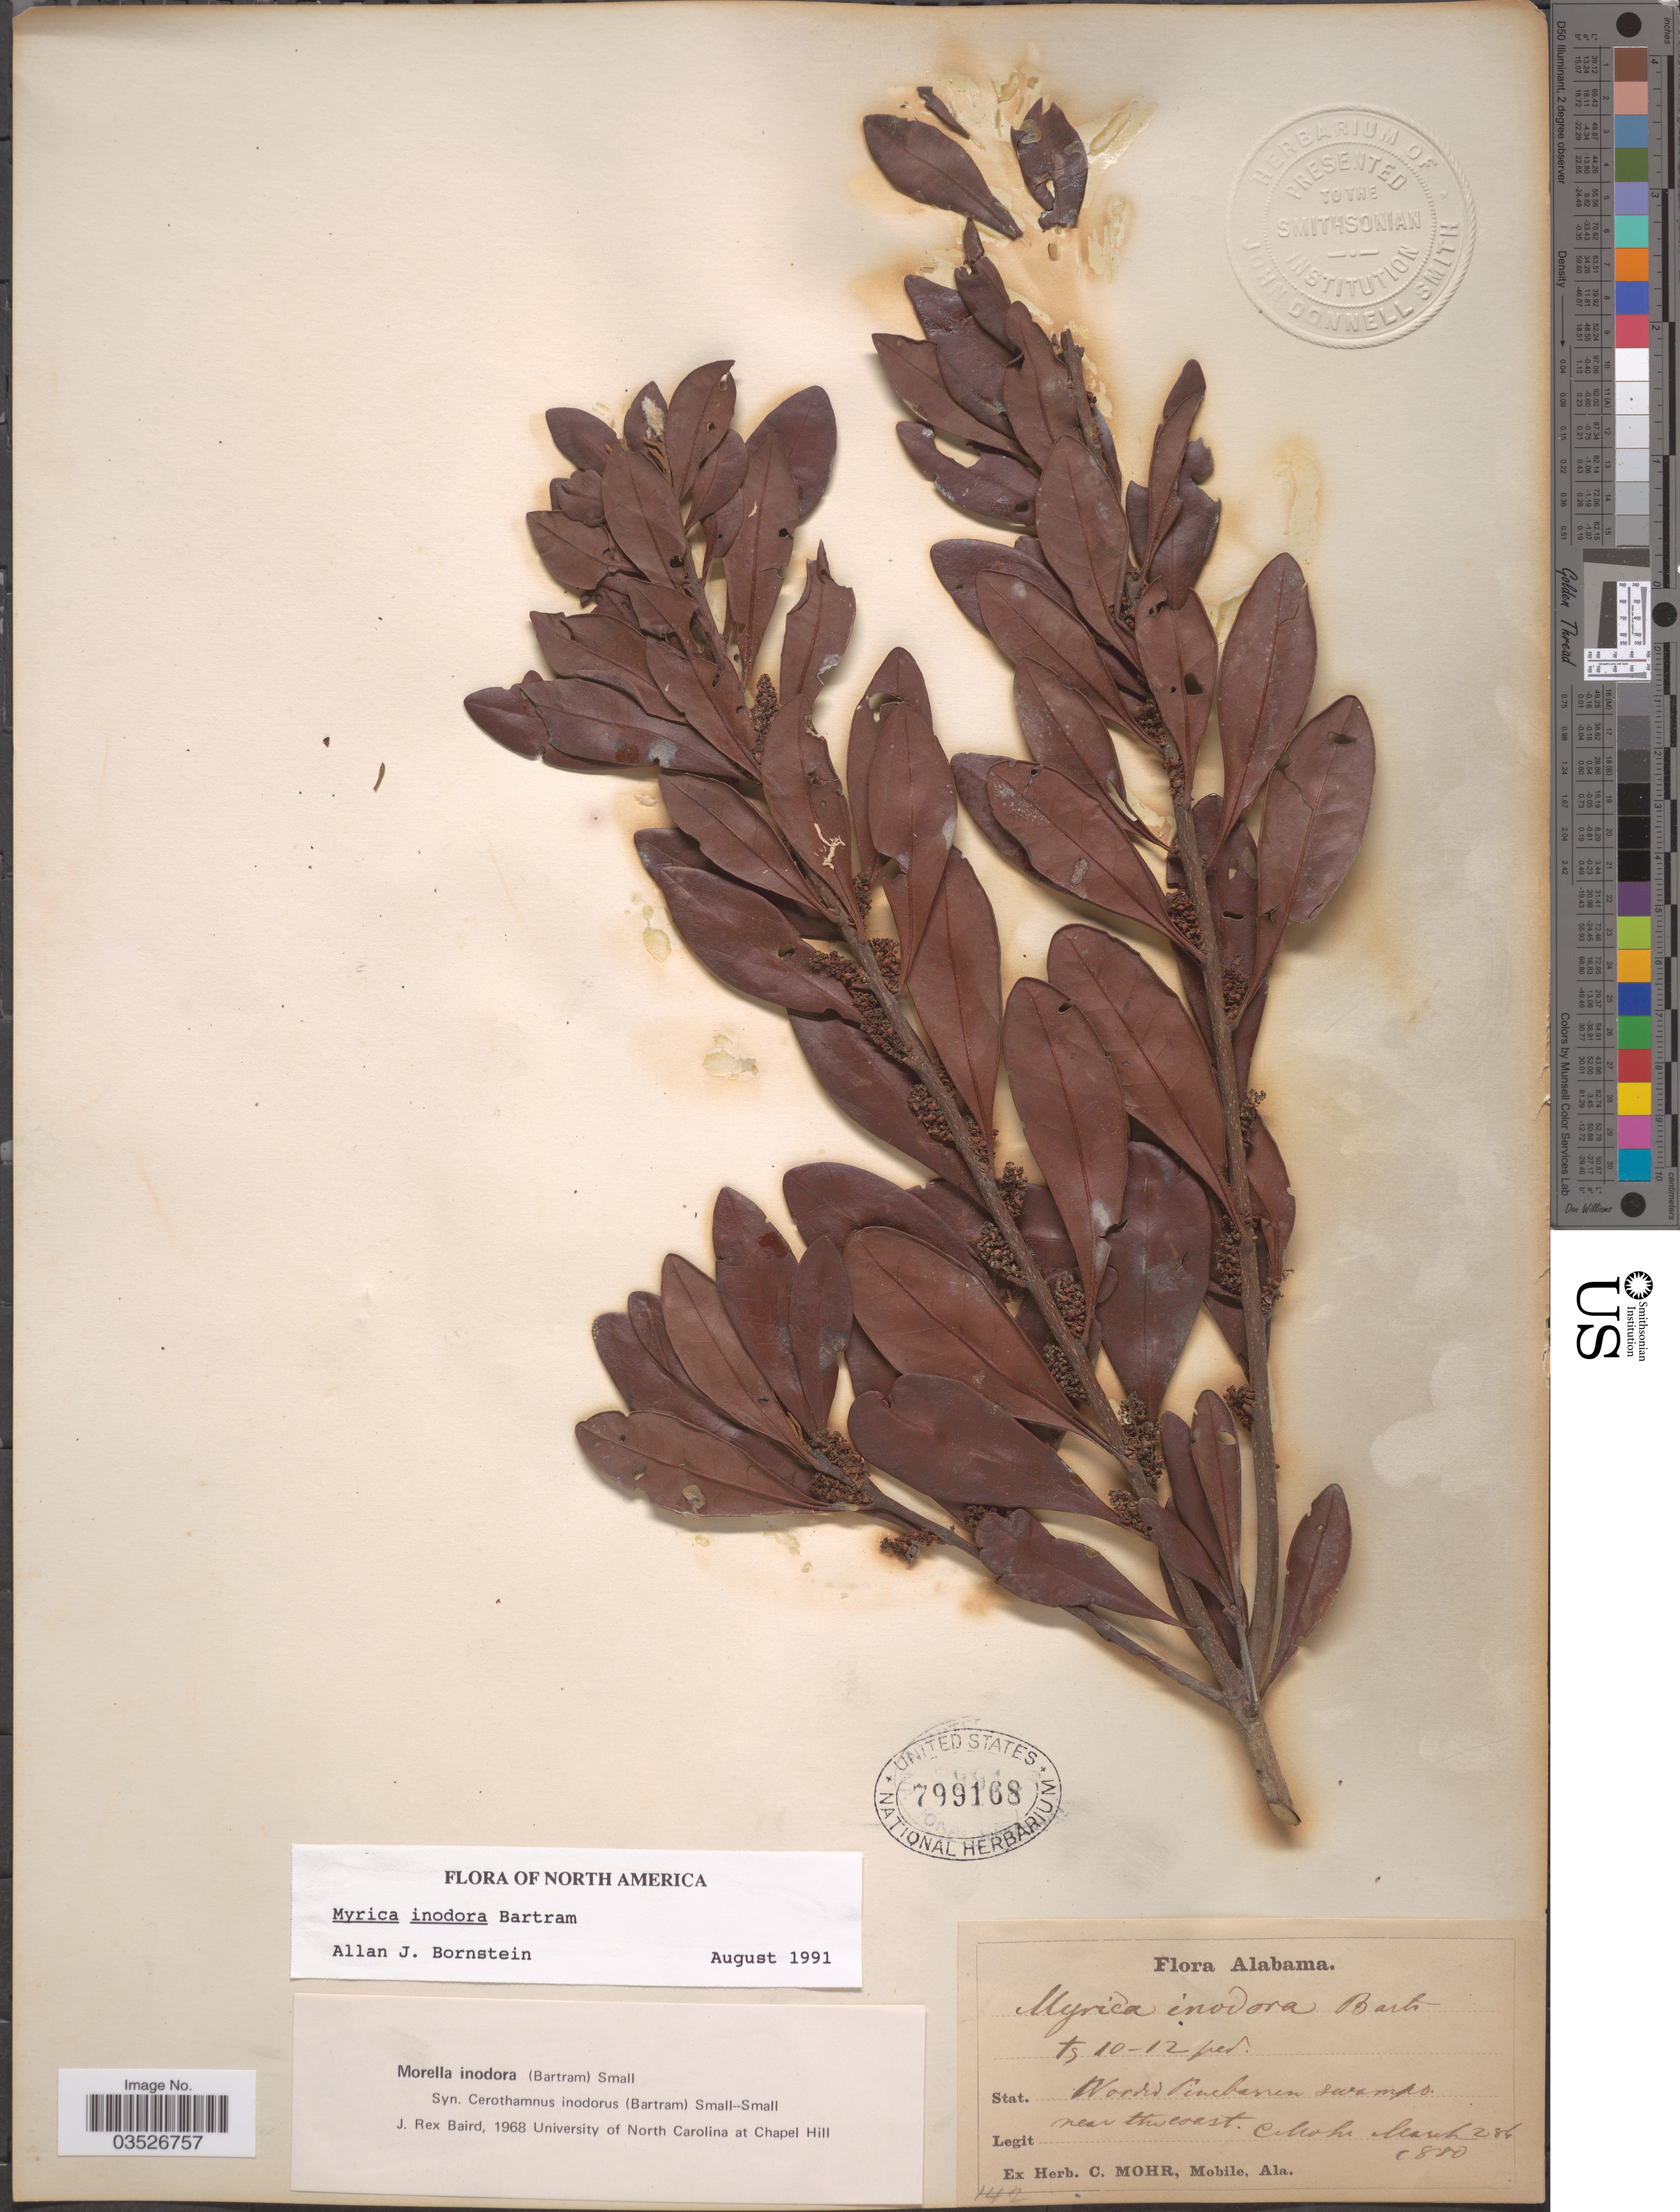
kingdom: Plantae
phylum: Tracheophyta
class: Magnoliopsida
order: Fagales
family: Myricaceae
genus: Morella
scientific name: Morella inodora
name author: (W. Bartram) Small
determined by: Baird, James Rex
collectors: C. T. Mohr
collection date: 1880-03-28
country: United States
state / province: Alabama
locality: Wooded Pine barren swamps near the coast.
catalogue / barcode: US 799168